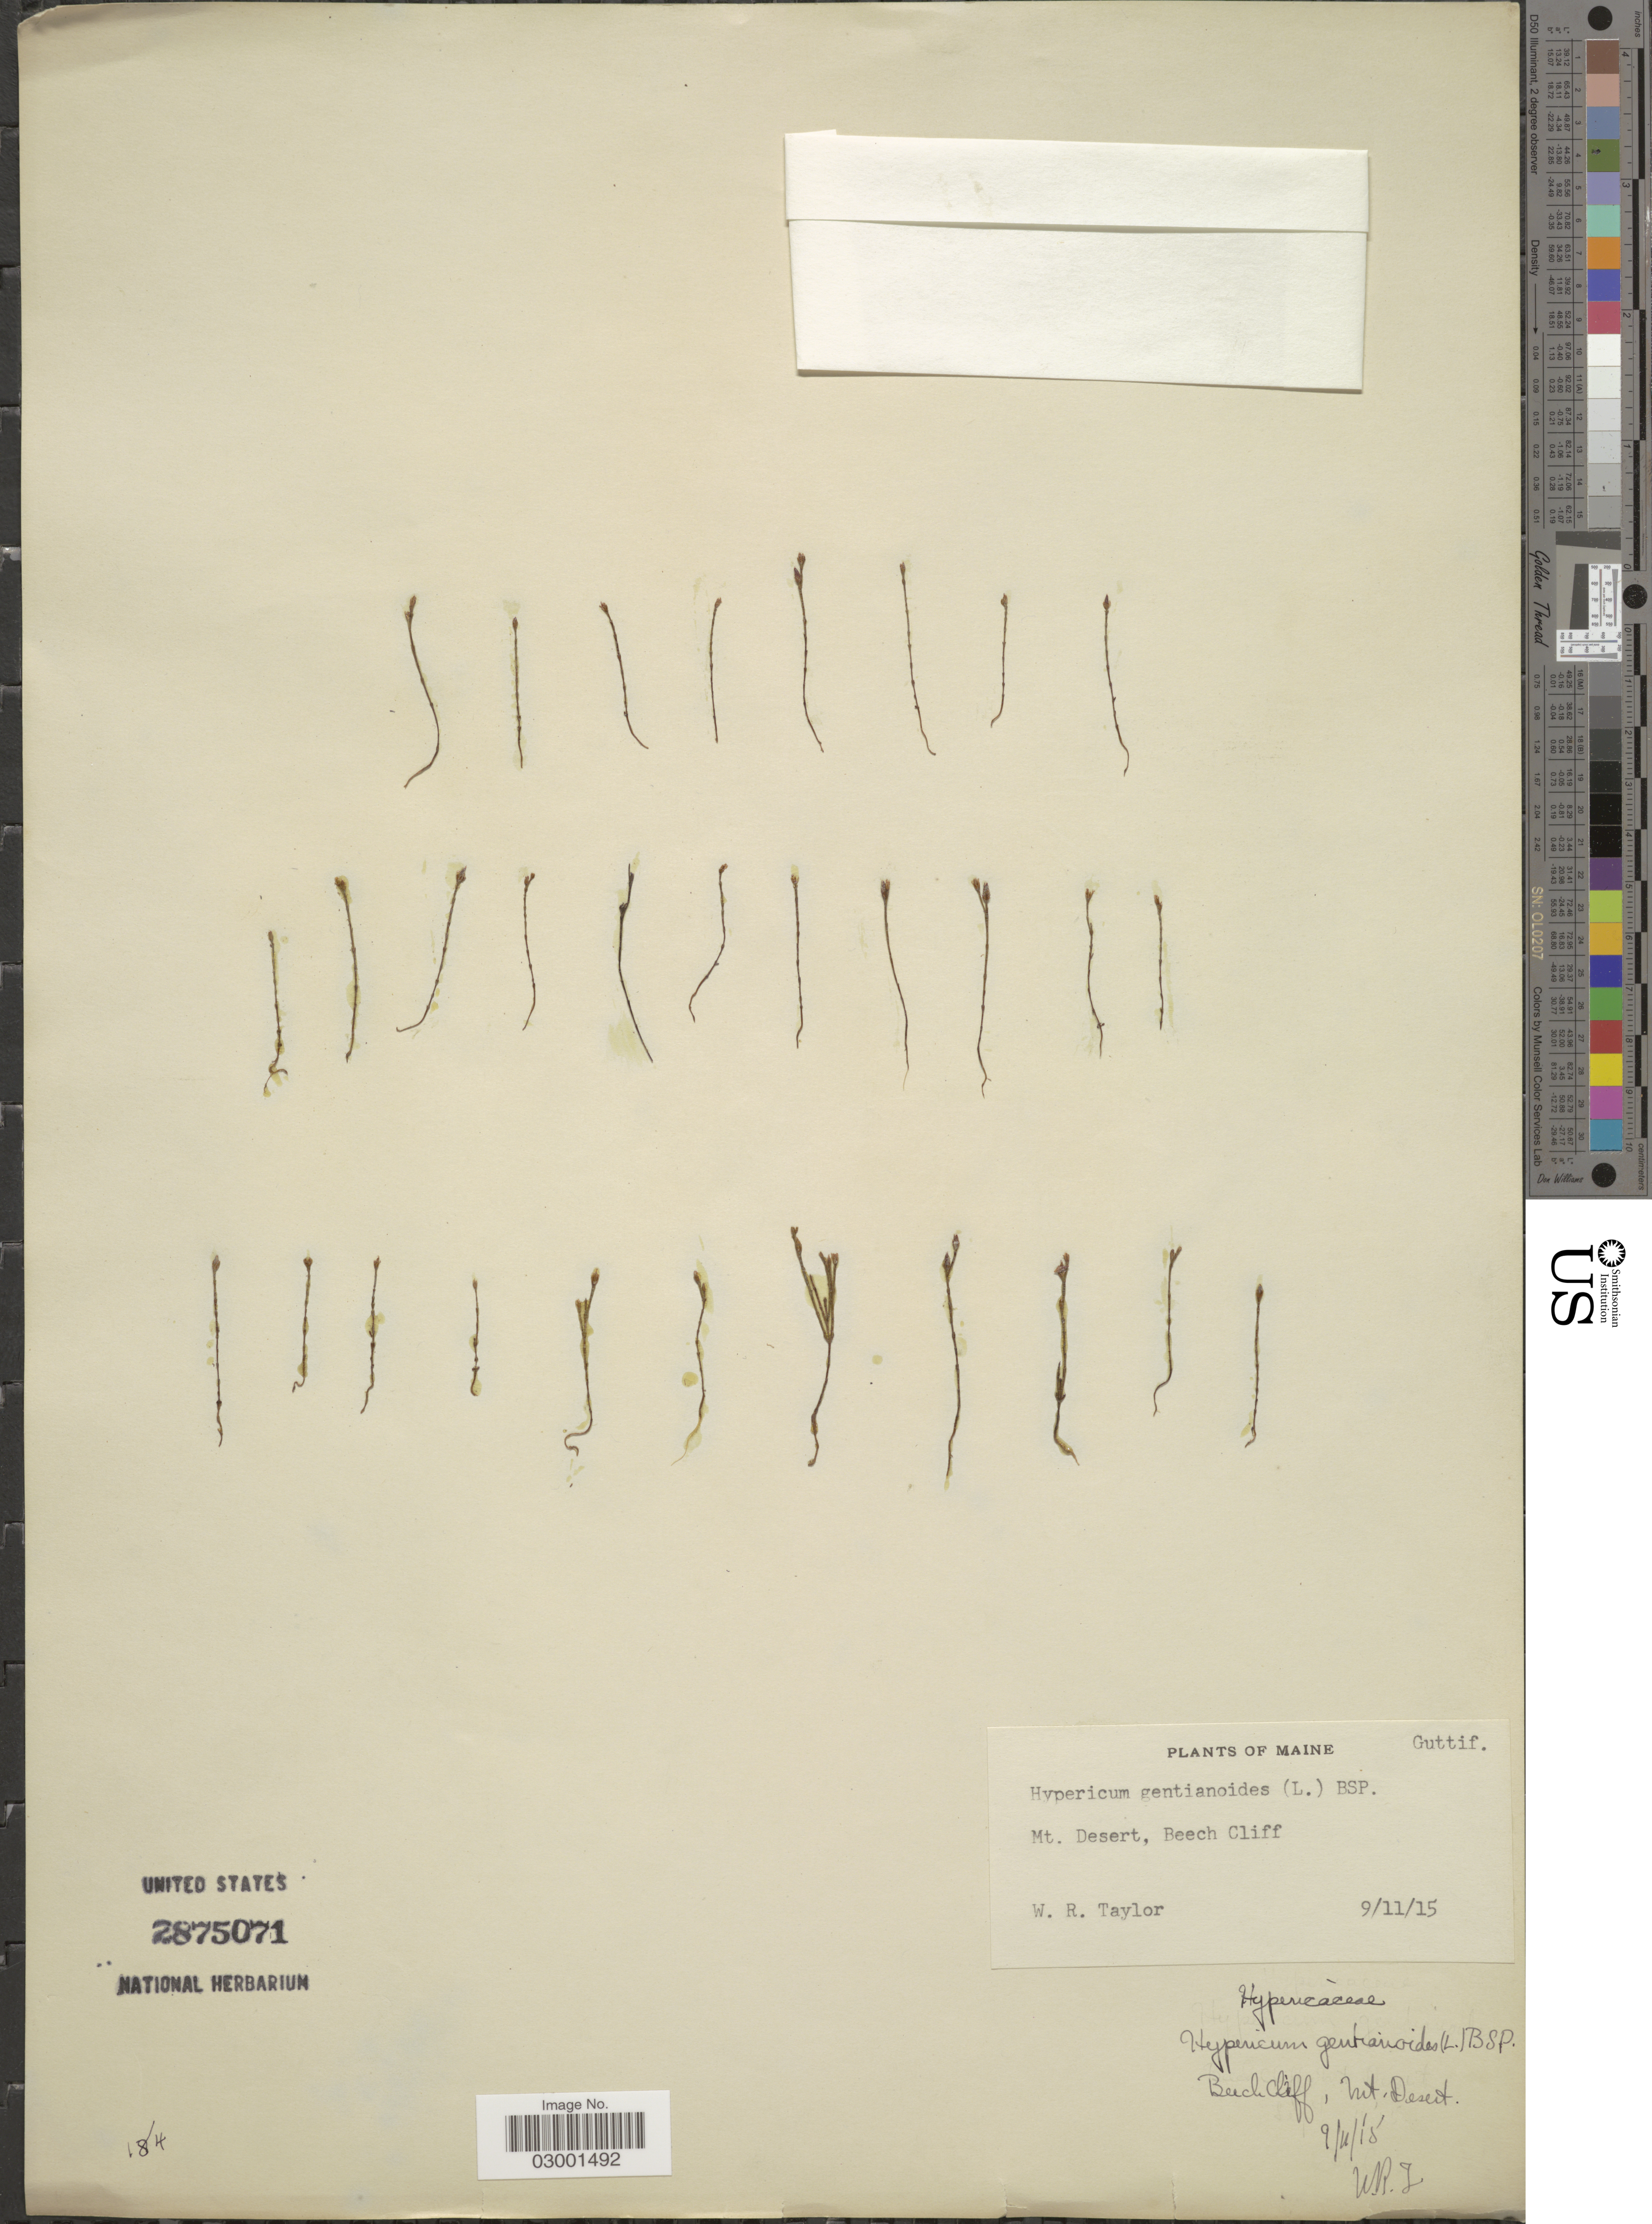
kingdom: Plantae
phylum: Tracheophyta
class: Magnoliopsida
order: Malpighiales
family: Hypericaceae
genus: Hypericum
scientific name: Hypericum gentianoides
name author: (L.) Britton, Stearns & Poggenb.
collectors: W. Taylor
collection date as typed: Transcribed d/m/y: 11/9/15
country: United States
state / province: Maine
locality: Mt. Desert, Beech Cliff.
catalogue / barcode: US 2875071